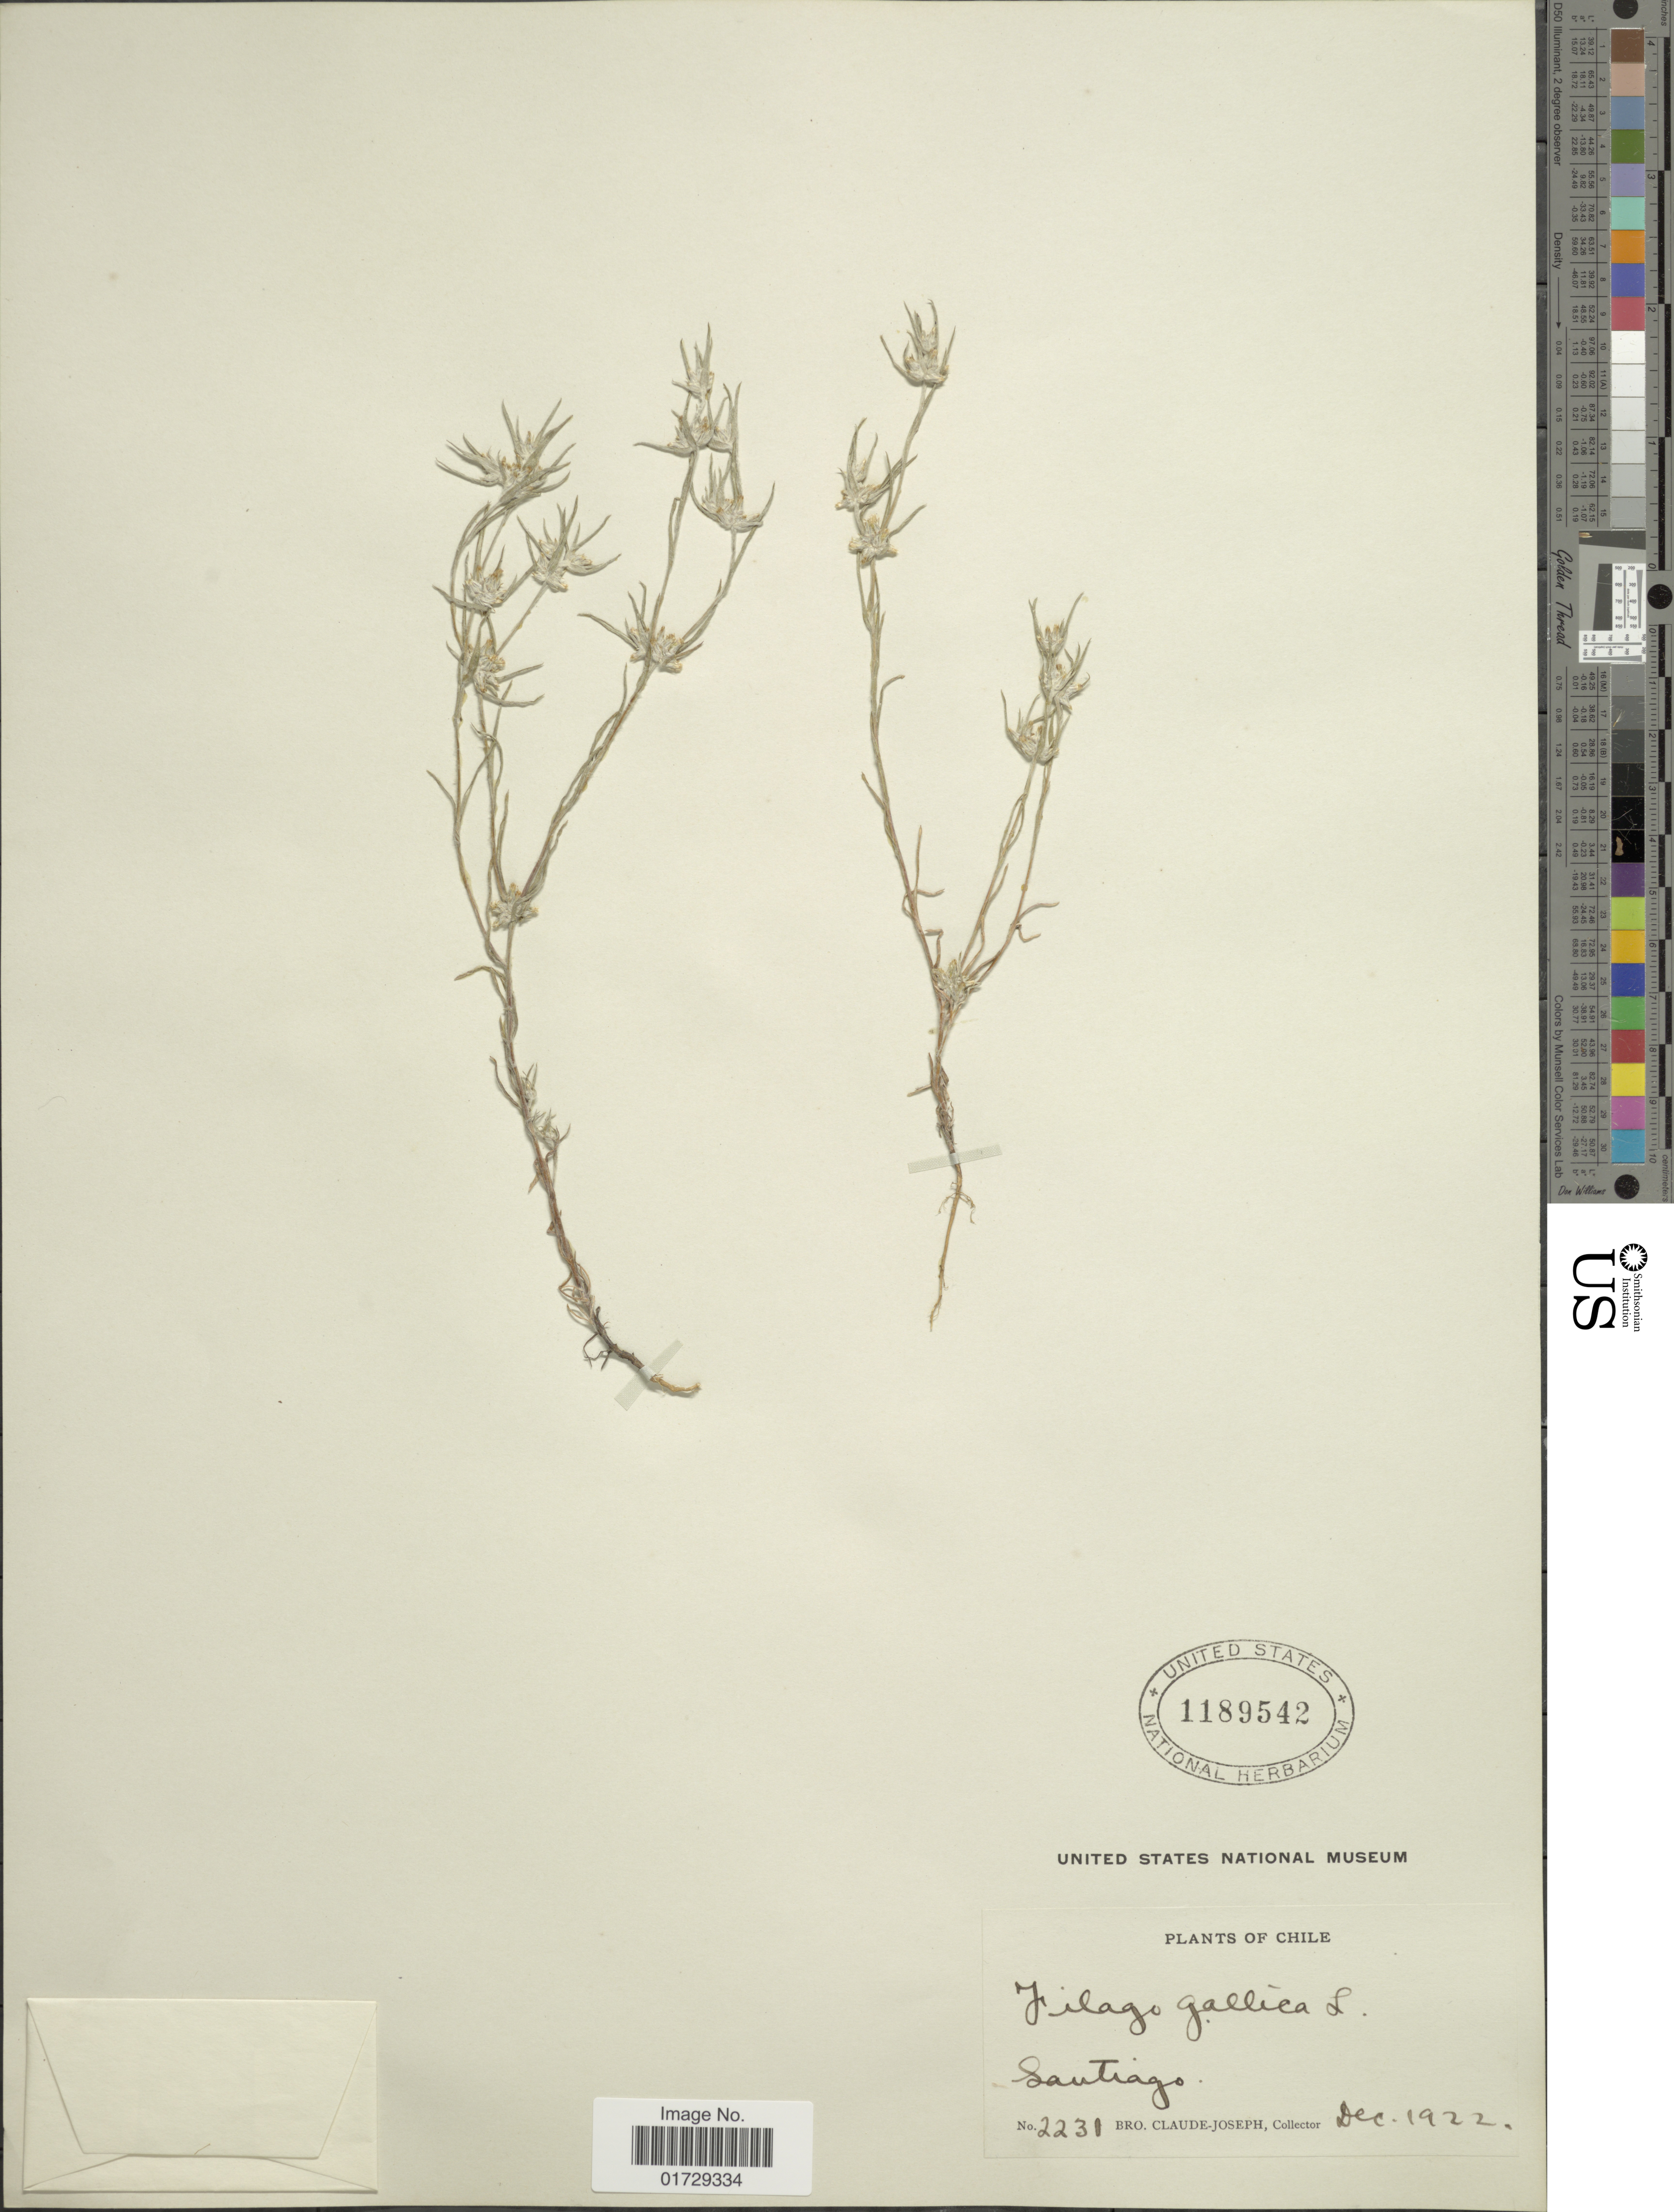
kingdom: Plantae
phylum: Tracheophyta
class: Magnoliopsida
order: Asterales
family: Asteraceae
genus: Filago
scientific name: Filago gallica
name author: L.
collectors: Bro. Claude-Joseph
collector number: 2231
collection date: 1922-12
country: Chile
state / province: Región Metropolitana (RM)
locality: Santiago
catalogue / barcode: US 1189542